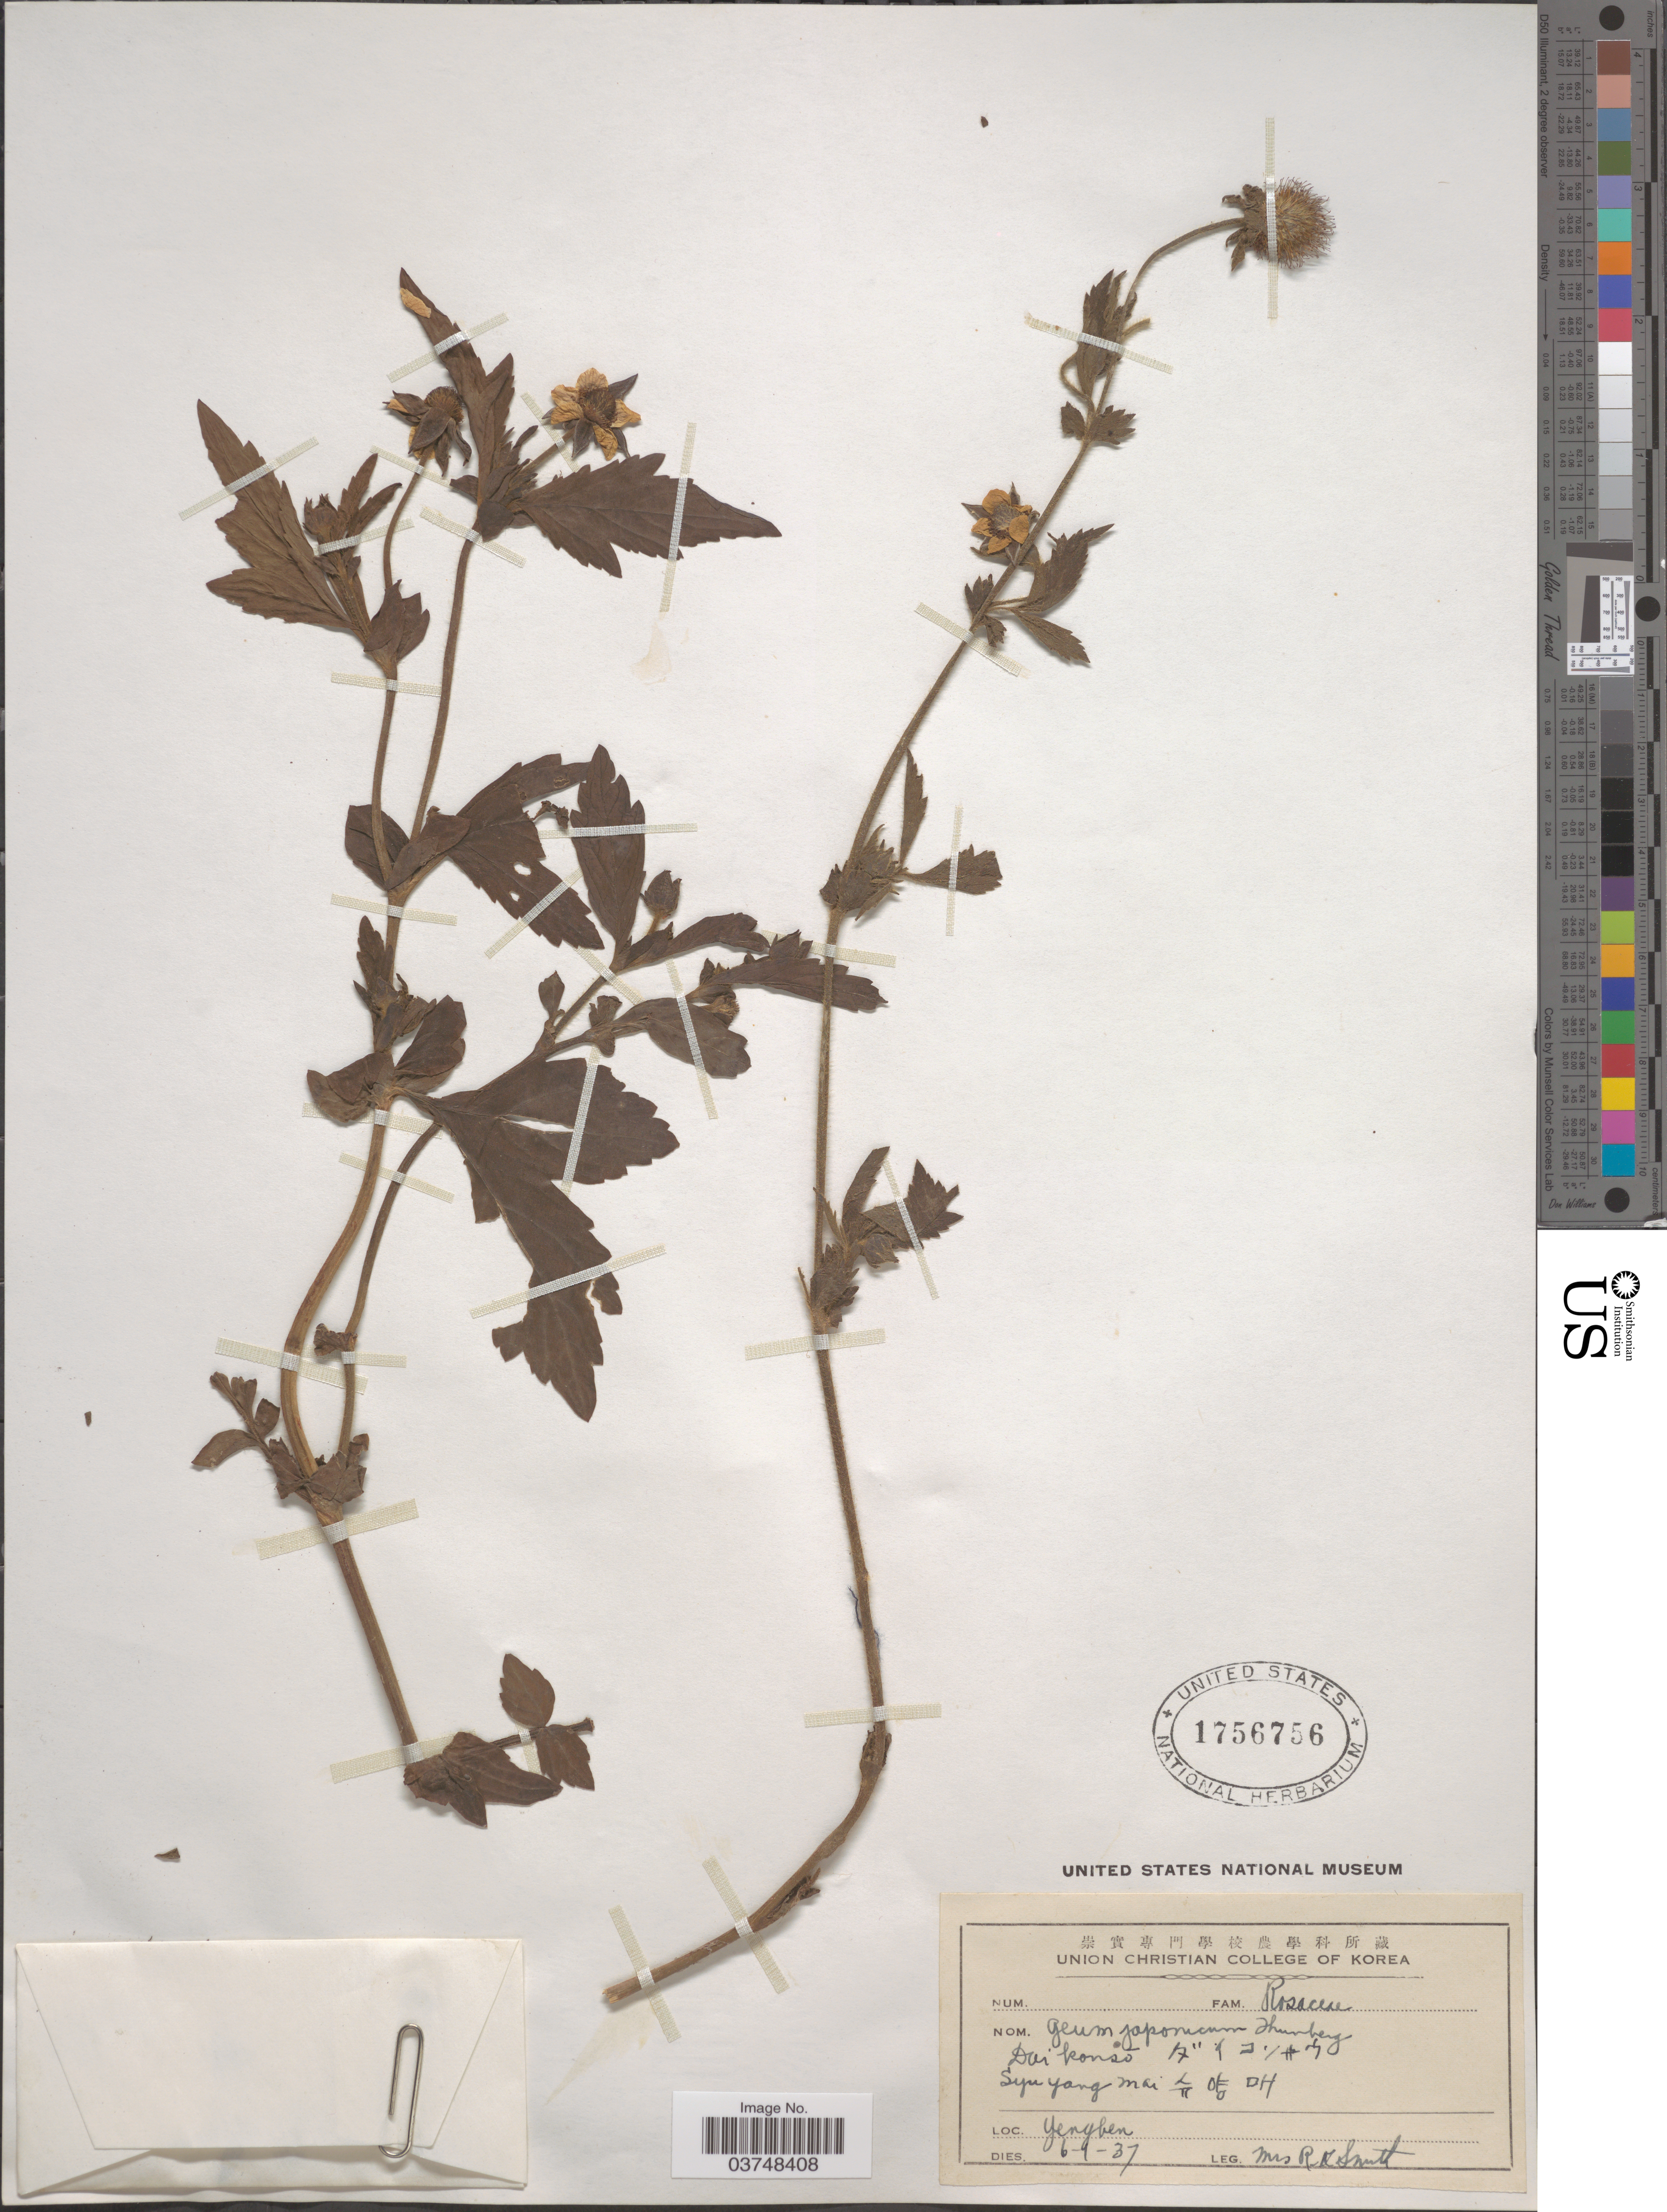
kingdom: Plantae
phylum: Tracheophyta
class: Magnoliopsida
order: Rosales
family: Rosaceae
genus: Geum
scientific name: Geum japonicum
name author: Thunb.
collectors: Mrs. R. K. Smith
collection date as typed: Transcribed d/m/y: 6/1/37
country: North Korea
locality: Yengben.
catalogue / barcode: US 1756756